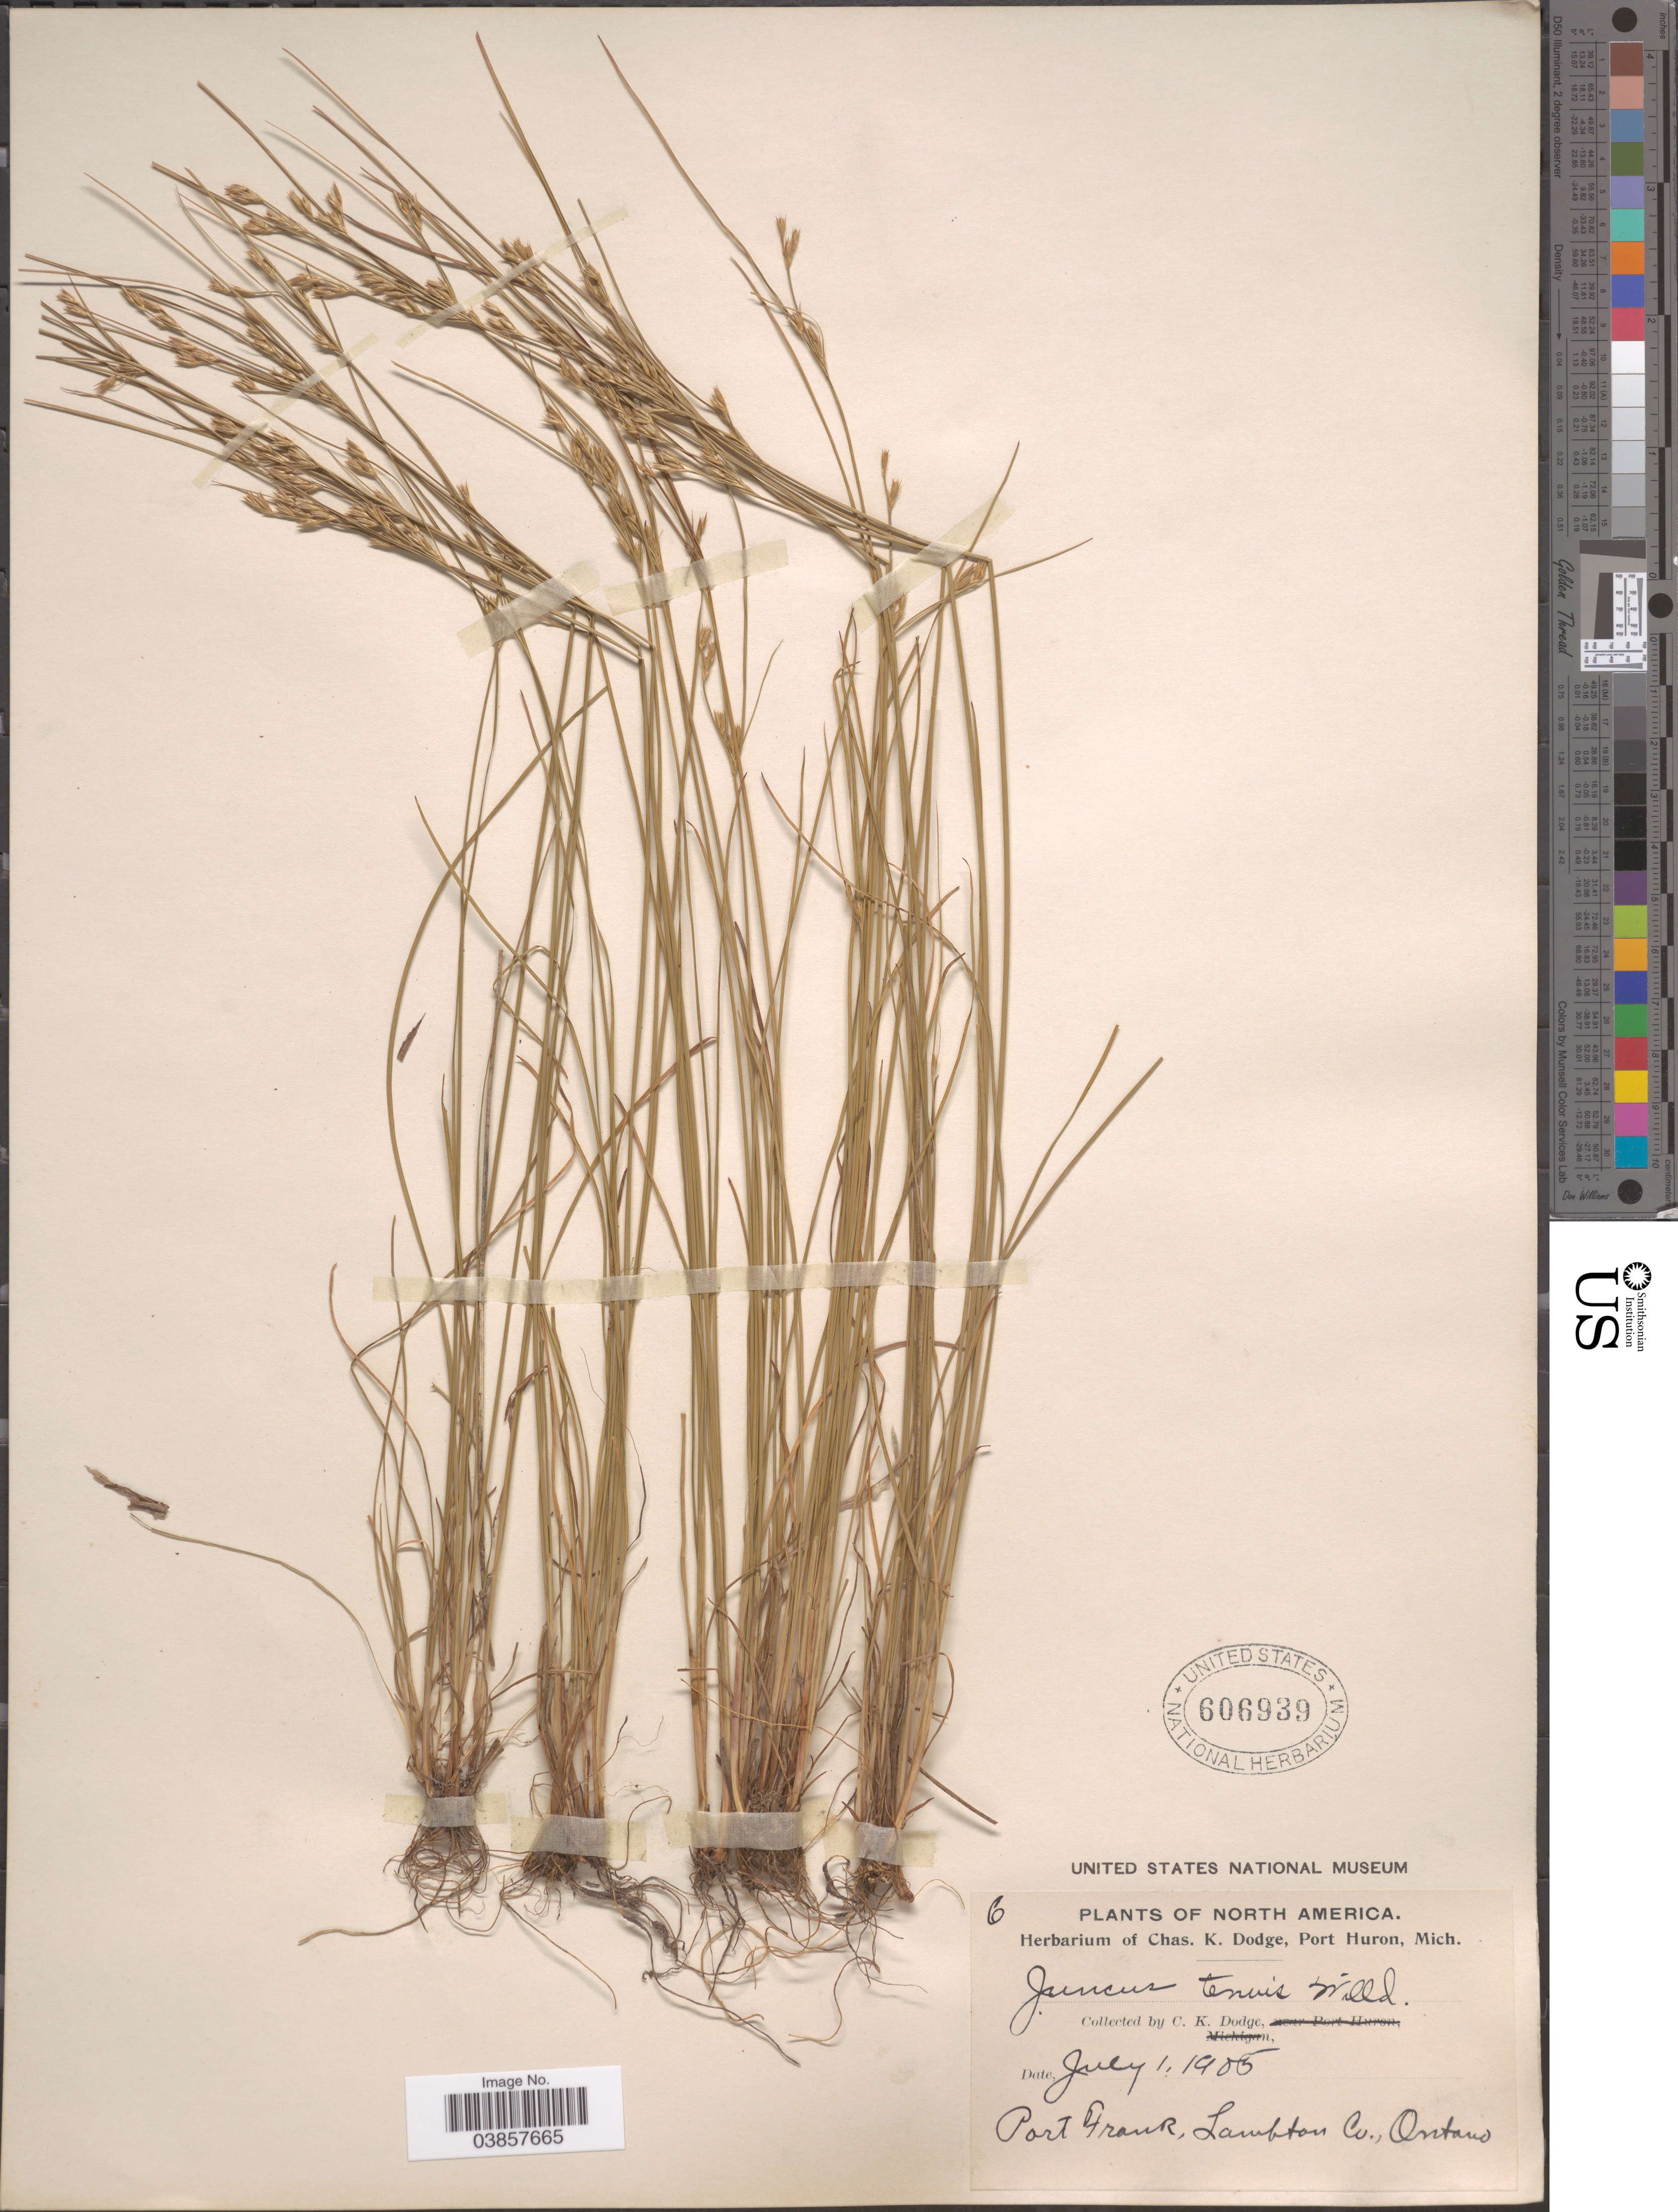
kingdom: Plantae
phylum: Tracheophyta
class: Liliopsida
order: Poales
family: Juncaceae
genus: Juncus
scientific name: Juncus tenuis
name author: Willd.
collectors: C. Dodge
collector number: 6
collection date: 1905-07-01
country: Canada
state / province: Ontario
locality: Prot Frank, Lambton Co.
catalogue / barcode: US 606939